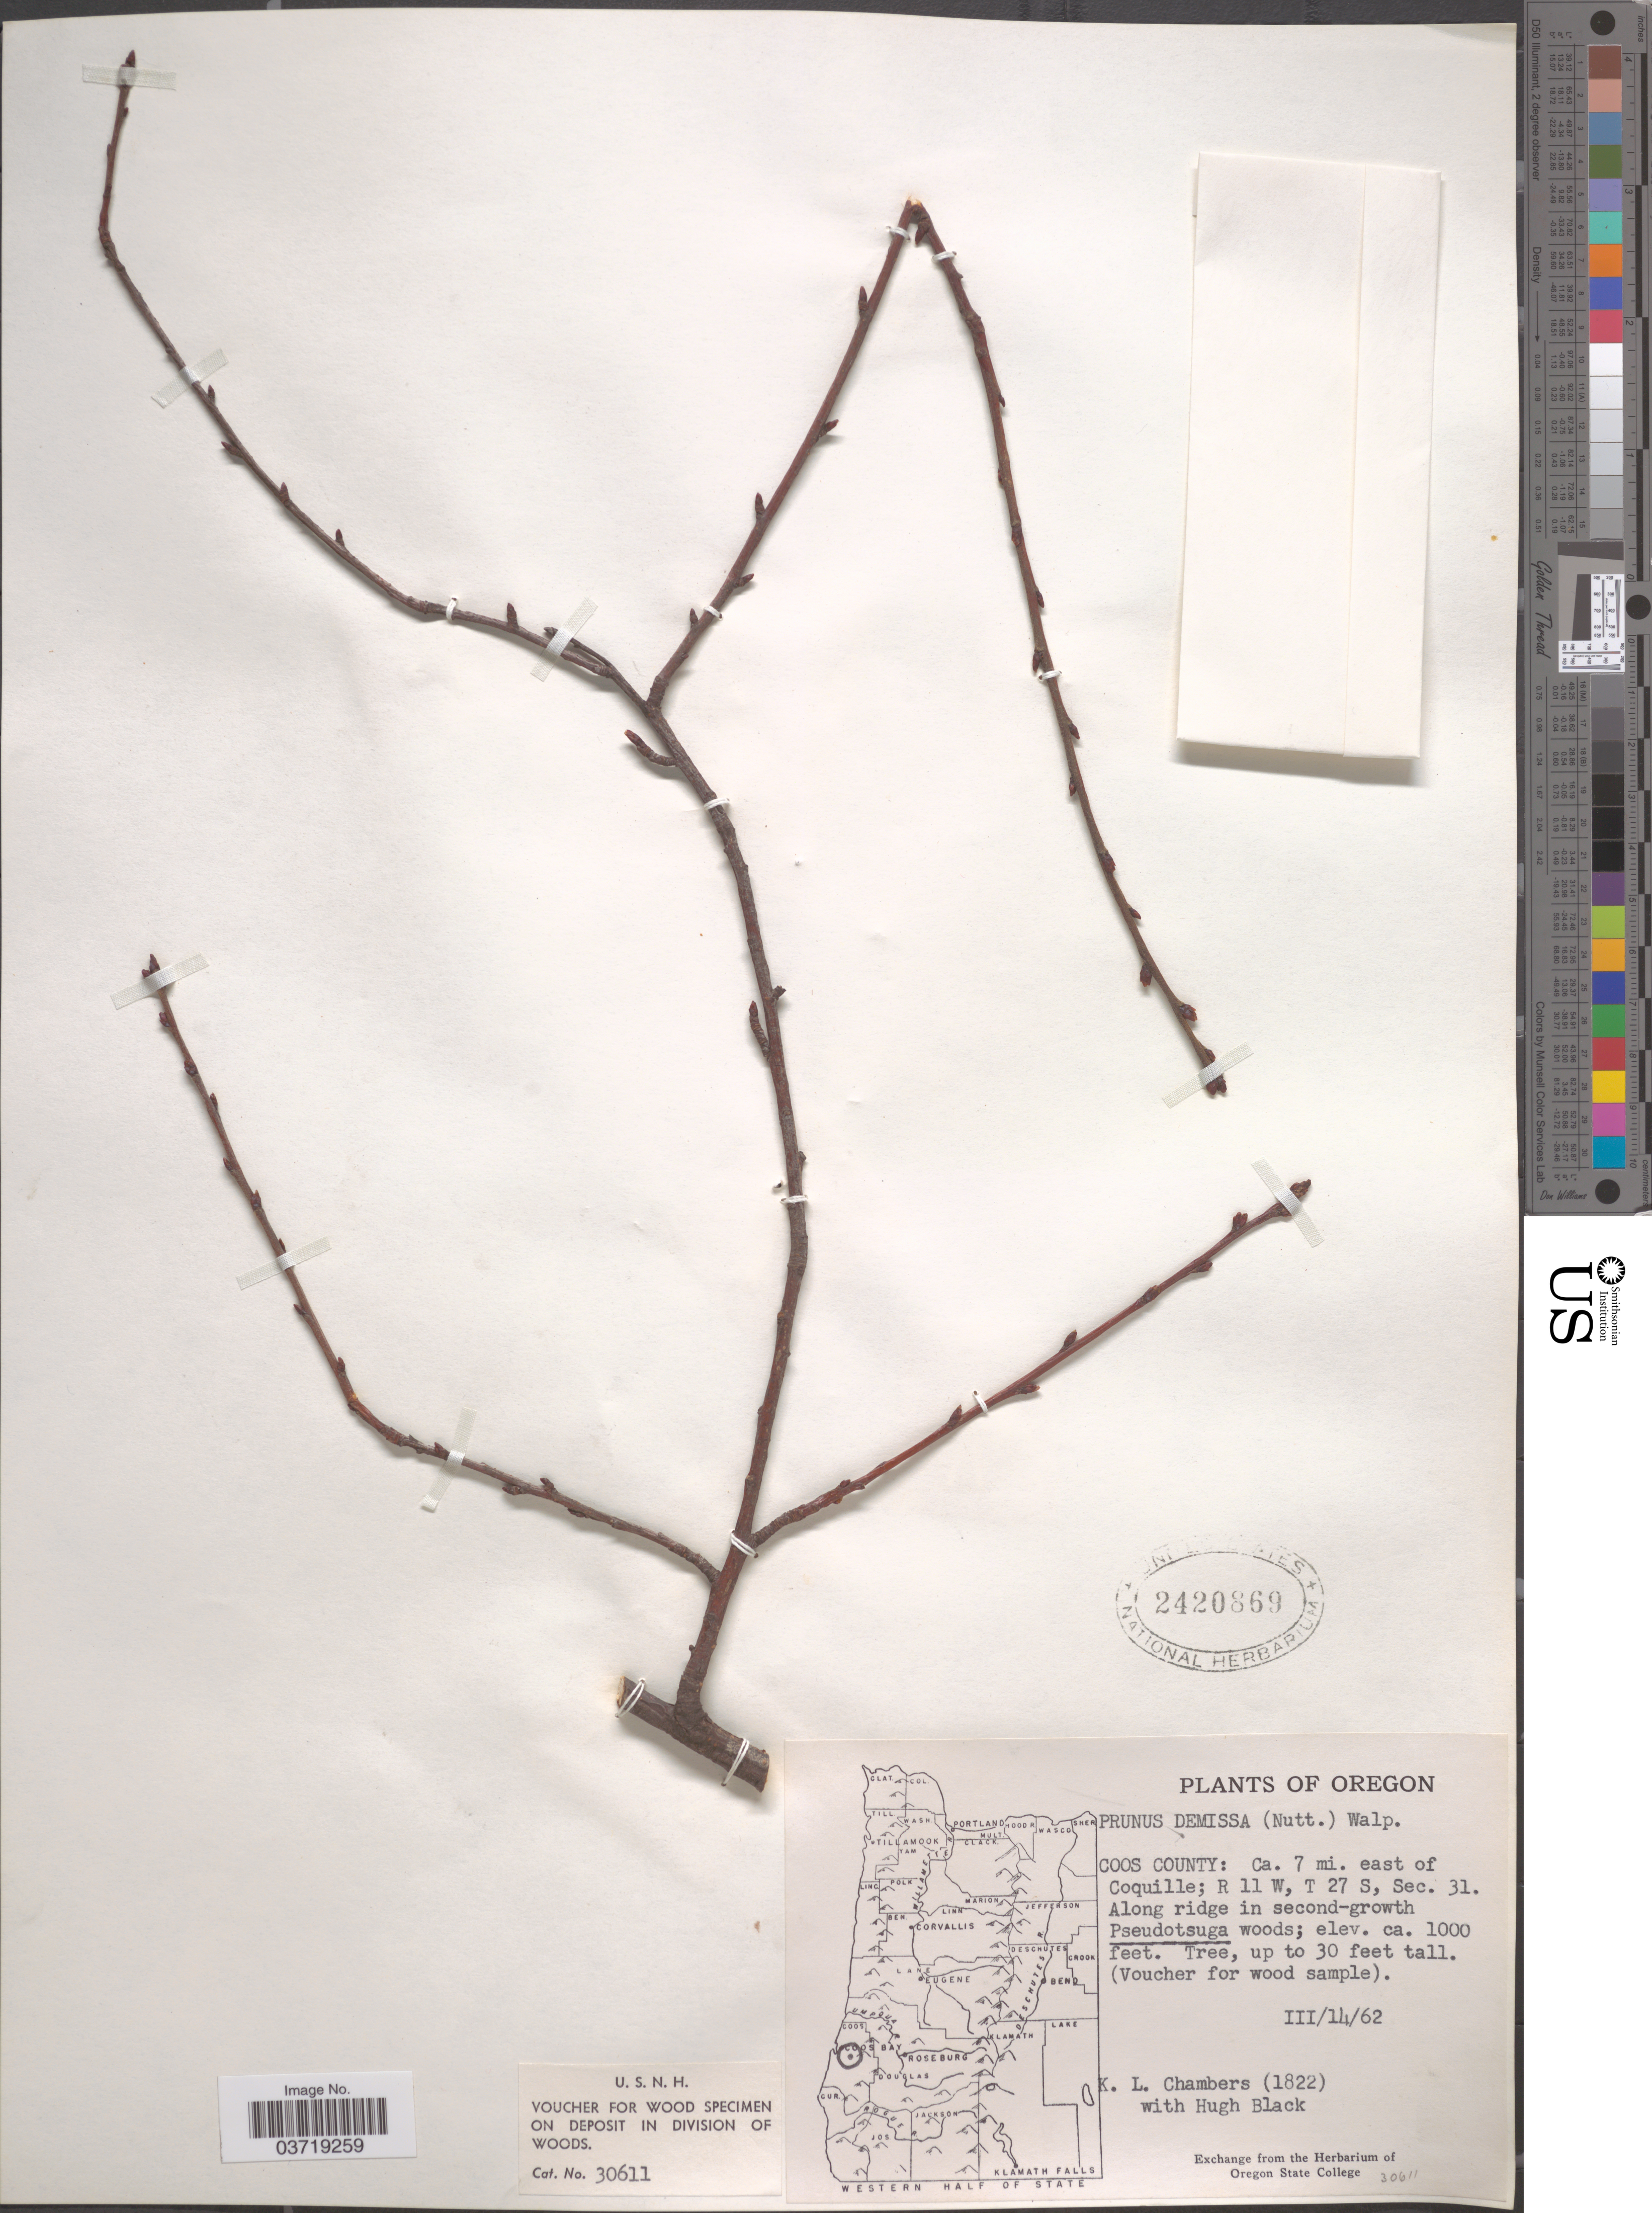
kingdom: Plantae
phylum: Tracheophyta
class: Magnoliopsida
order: Rosales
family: Rosaceae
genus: Prunus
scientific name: Prunus virginiana var. demissa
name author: (Nutt.) Torr.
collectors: K. Chambers & H. Black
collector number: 1822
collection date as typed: Transcribed d/m/y: 14/3/62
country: United States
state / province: Oregon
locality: Coos County: Ca. 7 mi. east of Coquille; R 11 W, T 27 S, Sec. 31.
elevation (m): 305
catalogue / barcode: US 2420869